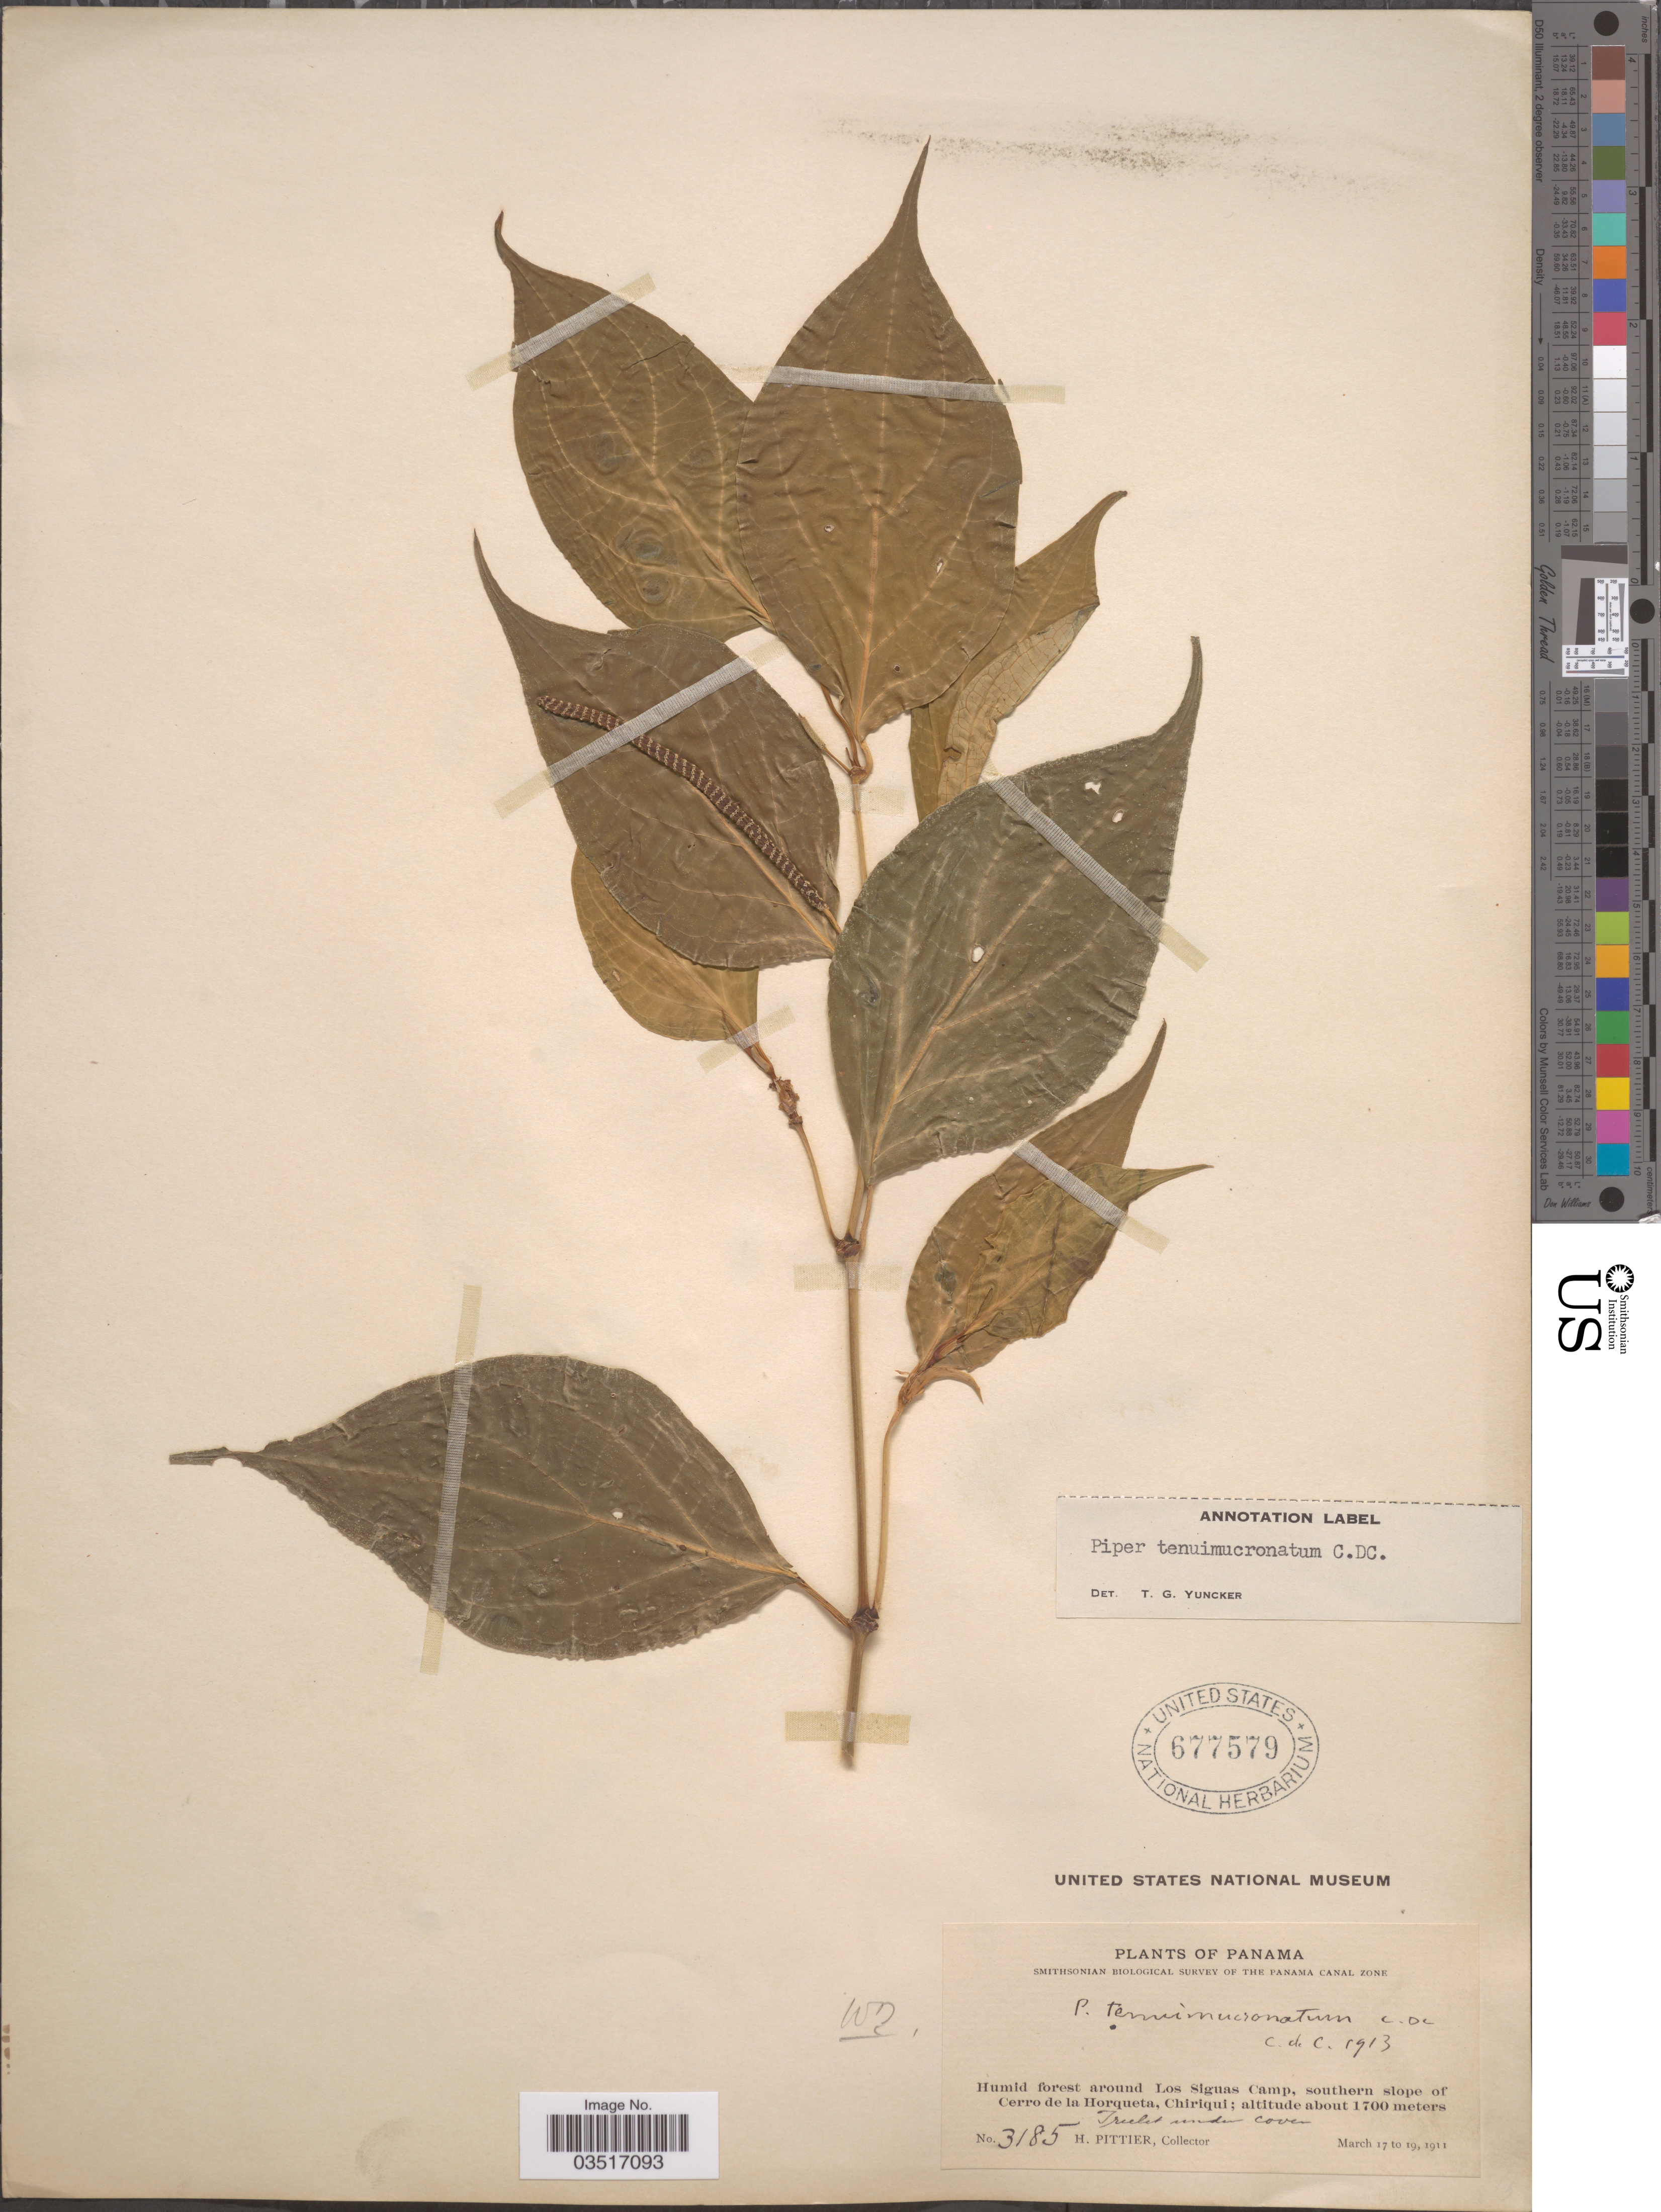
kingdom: Plantae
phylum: Tracheophyta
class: Magnoliopsida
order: Piperales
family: Piperaceae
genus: Piper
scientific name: Piper tenuimucronatum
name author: C. DC.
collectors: H. F. Pittier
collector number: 3185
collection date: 1911-03-17/1911-03-19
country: Panama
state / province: Chiriqui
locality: Humid forest around Los Sigues Camp, southern slopes of Cerro de la Horqueta.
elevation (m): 1700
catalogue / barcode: US 677579